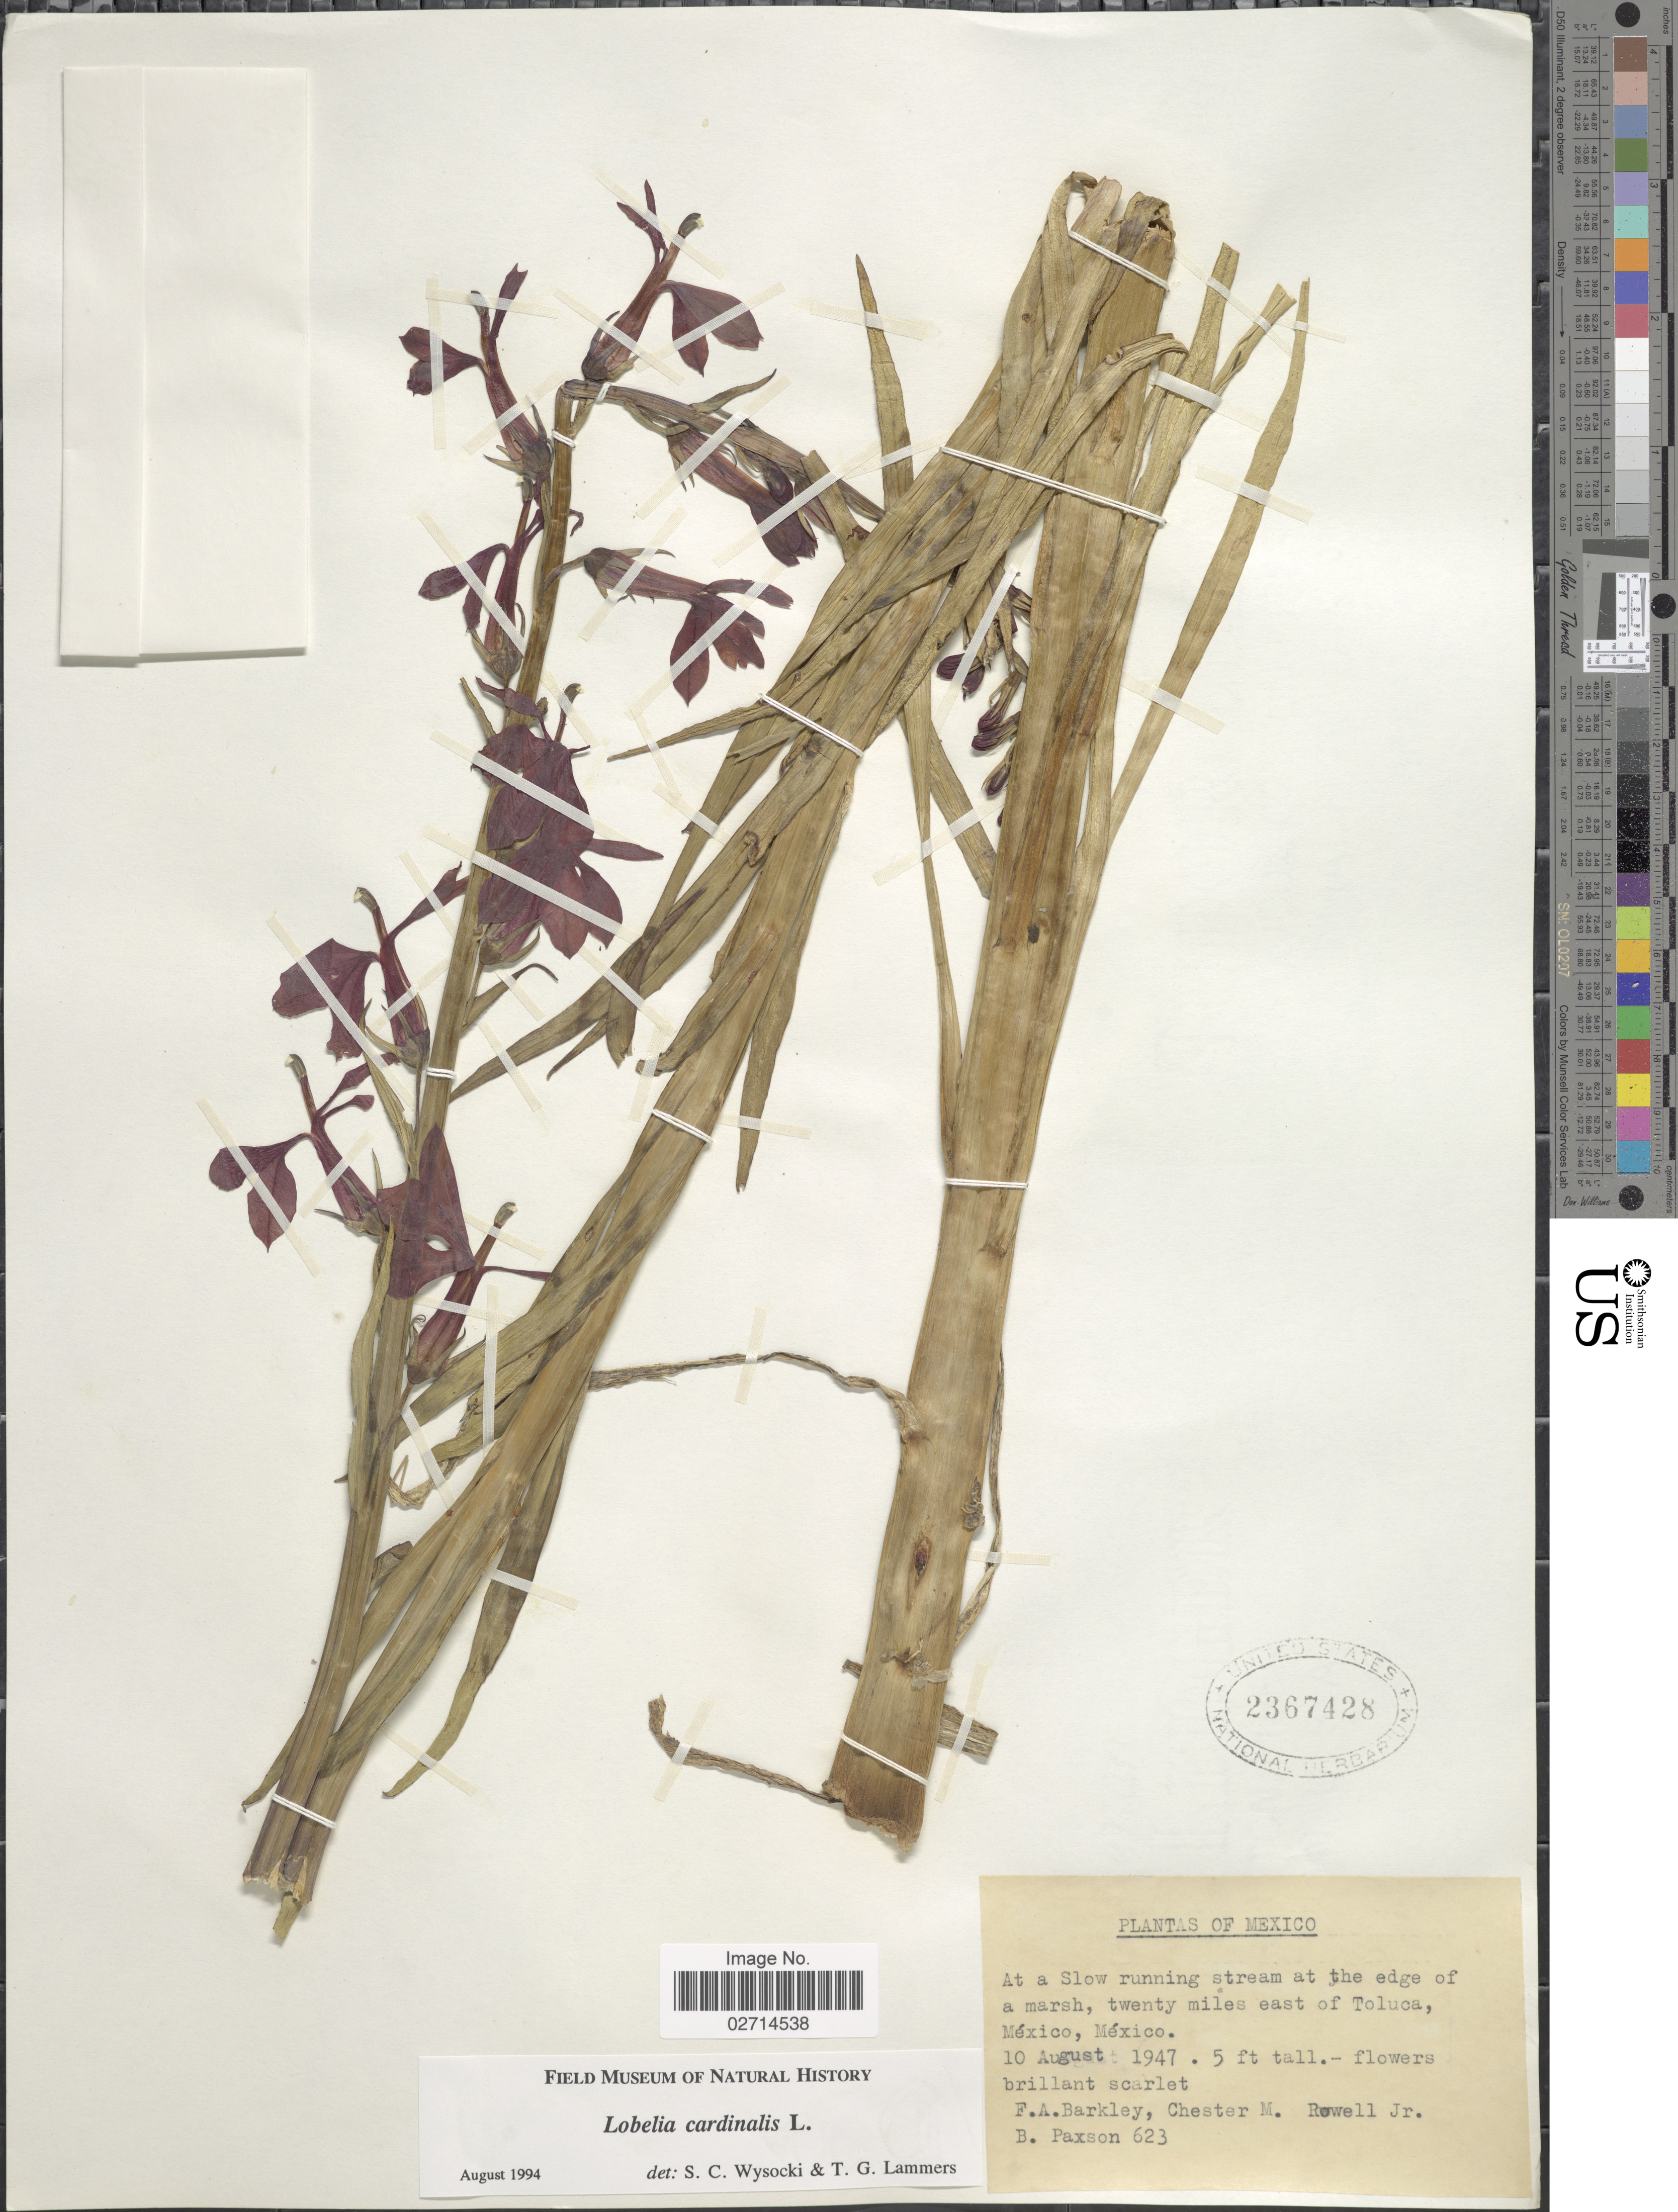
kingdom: Plantae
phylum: Tracheophyta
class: Magnoliopsida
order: Asterales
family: Campanulaceae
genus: Lobelia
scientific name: Lobelia cardinalis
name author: L.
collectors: F. A. Barkley, C. M. Rowell & B. Paxson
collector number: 623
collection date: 1947-08-10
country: Mexico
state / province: México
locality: At a slow running stream at the edge of a marsh, twenty miles east of Toluca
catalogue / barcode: US 2367428